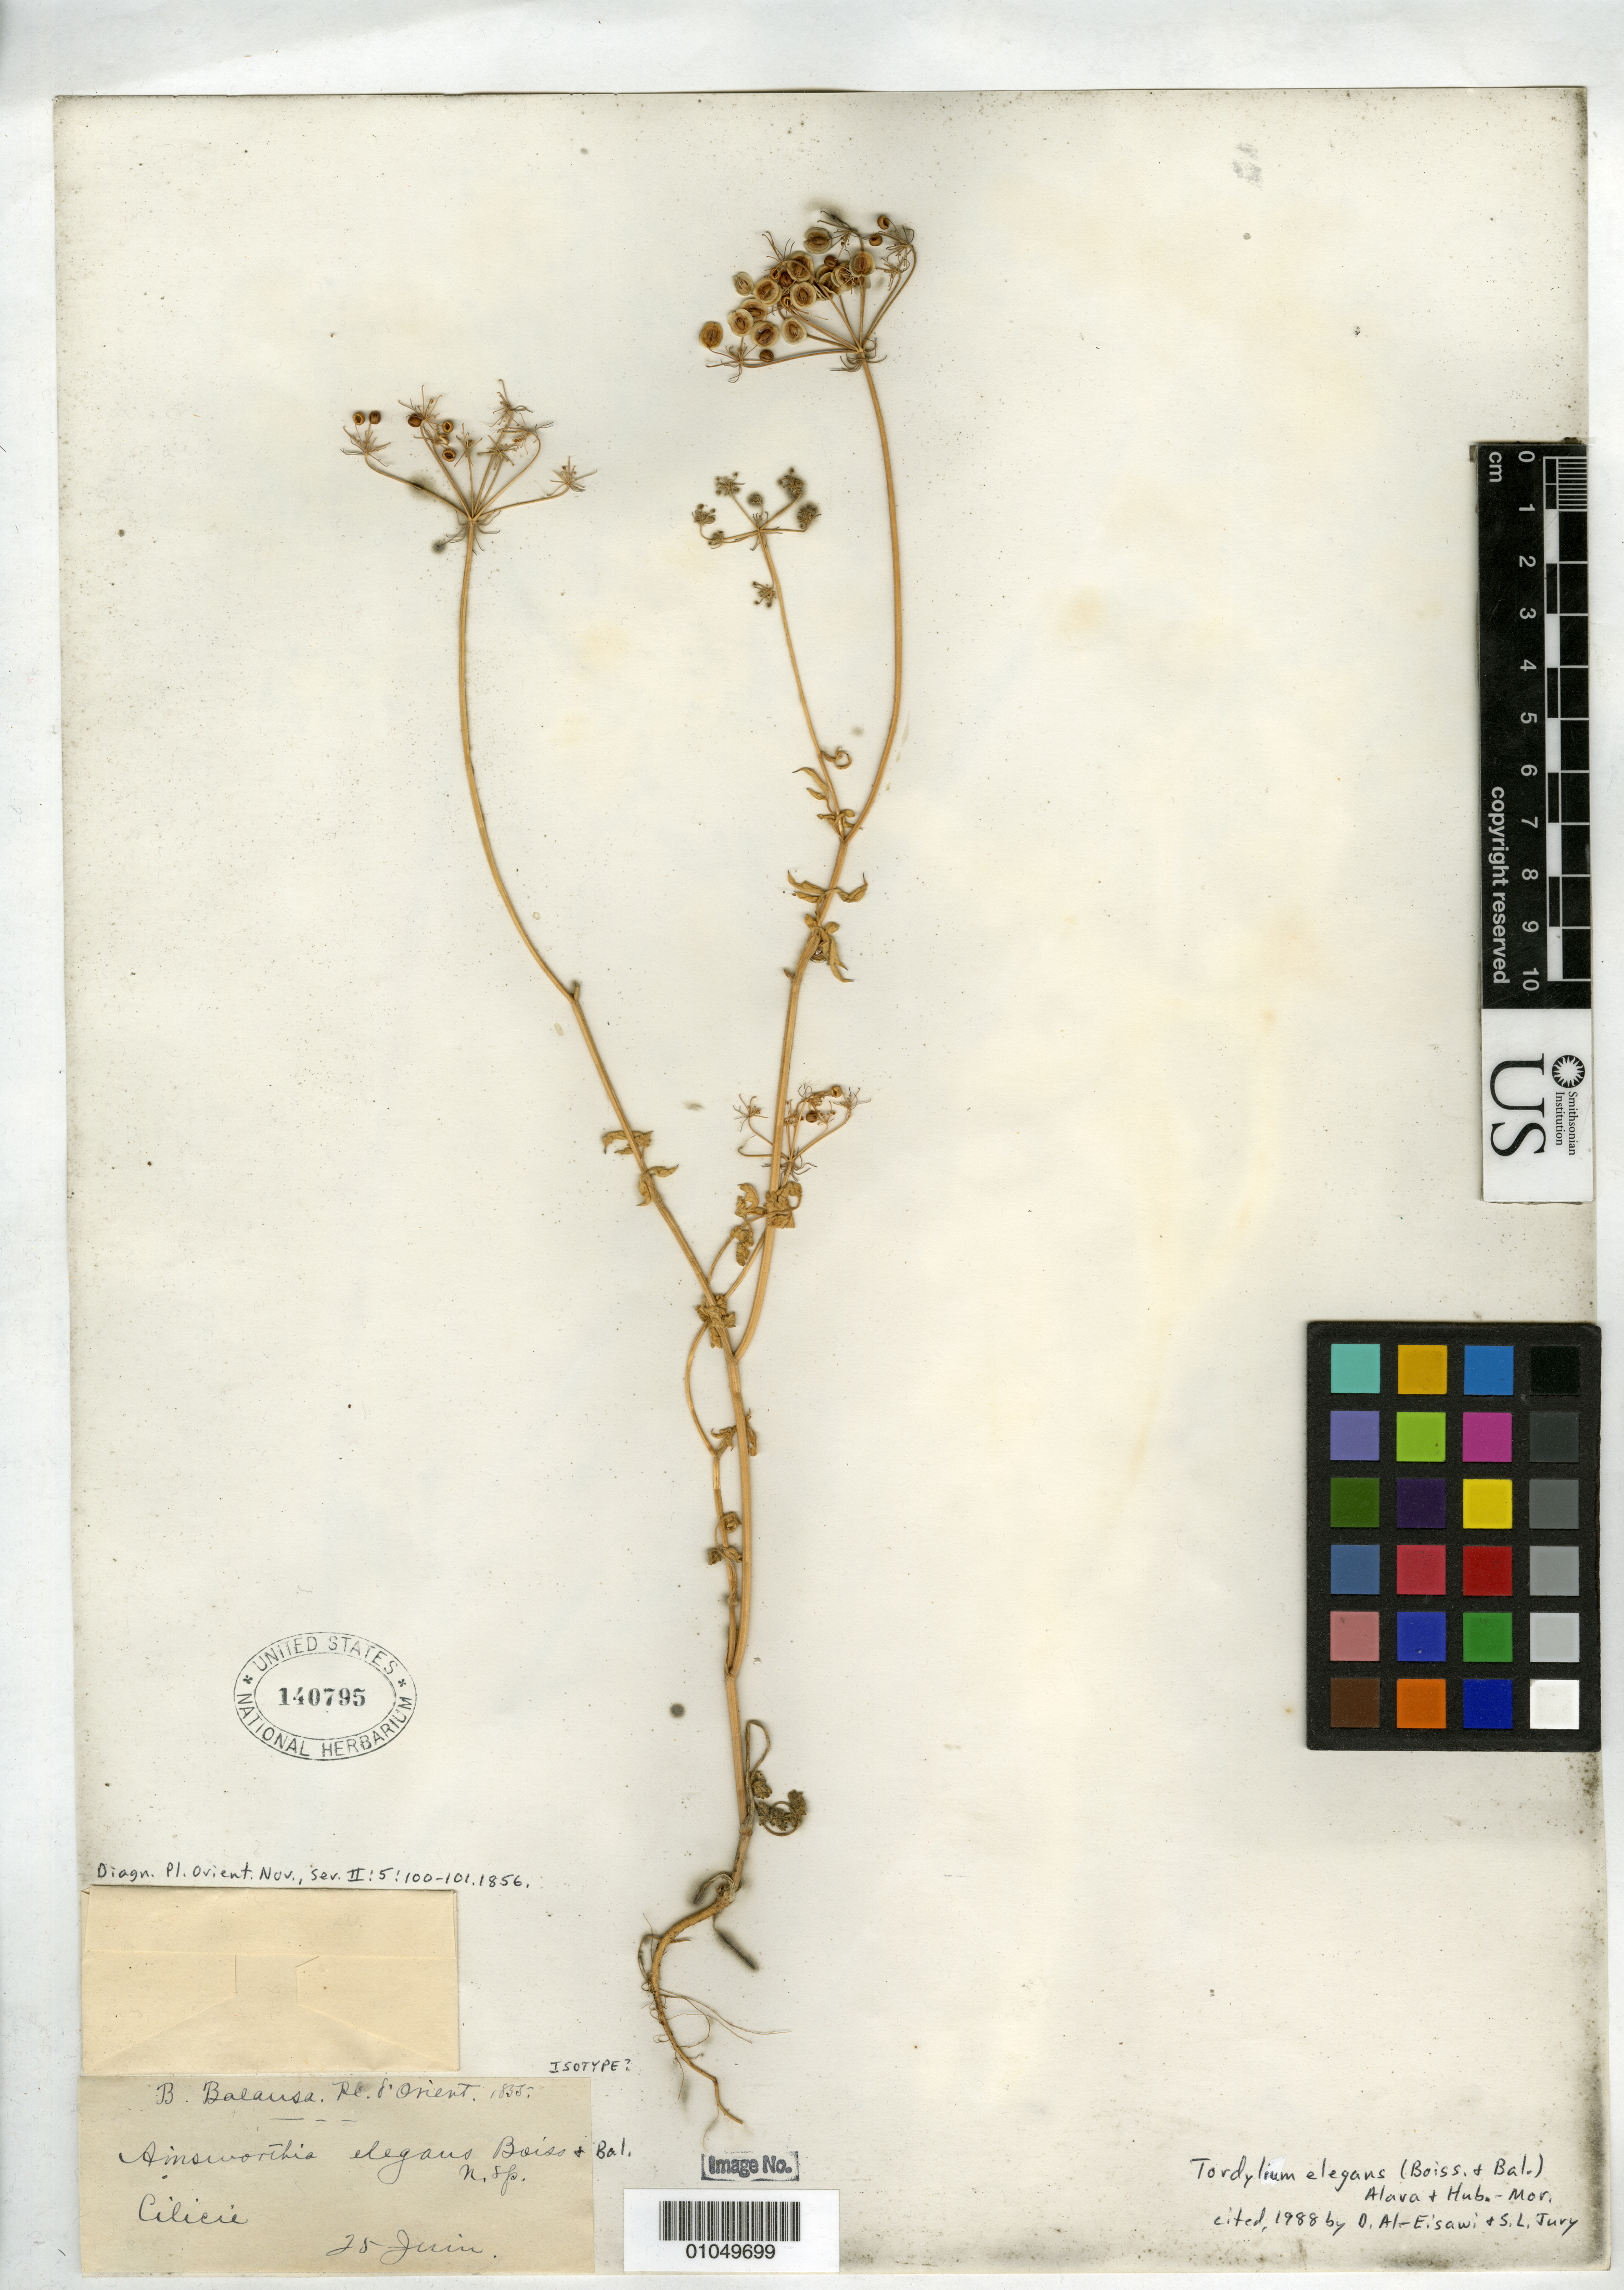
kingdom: Plantae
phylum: Tracheophyta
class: Magnoliopsida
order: Apiales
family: Apiaceae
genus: Ainsworthia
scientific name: Ainsworthia elegans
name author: Boiss. & Balansa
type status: Isotype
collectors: B. Balansa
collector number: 569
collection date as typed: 25 Jun 1855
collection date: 1855-06-25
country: Turkey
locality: Cilicie.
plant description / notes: Currently accepted name as cited by Al-Eisawi & Jury, Bot. J. Linn. Soc. 97: 398 (1988).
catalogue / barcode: US 140795